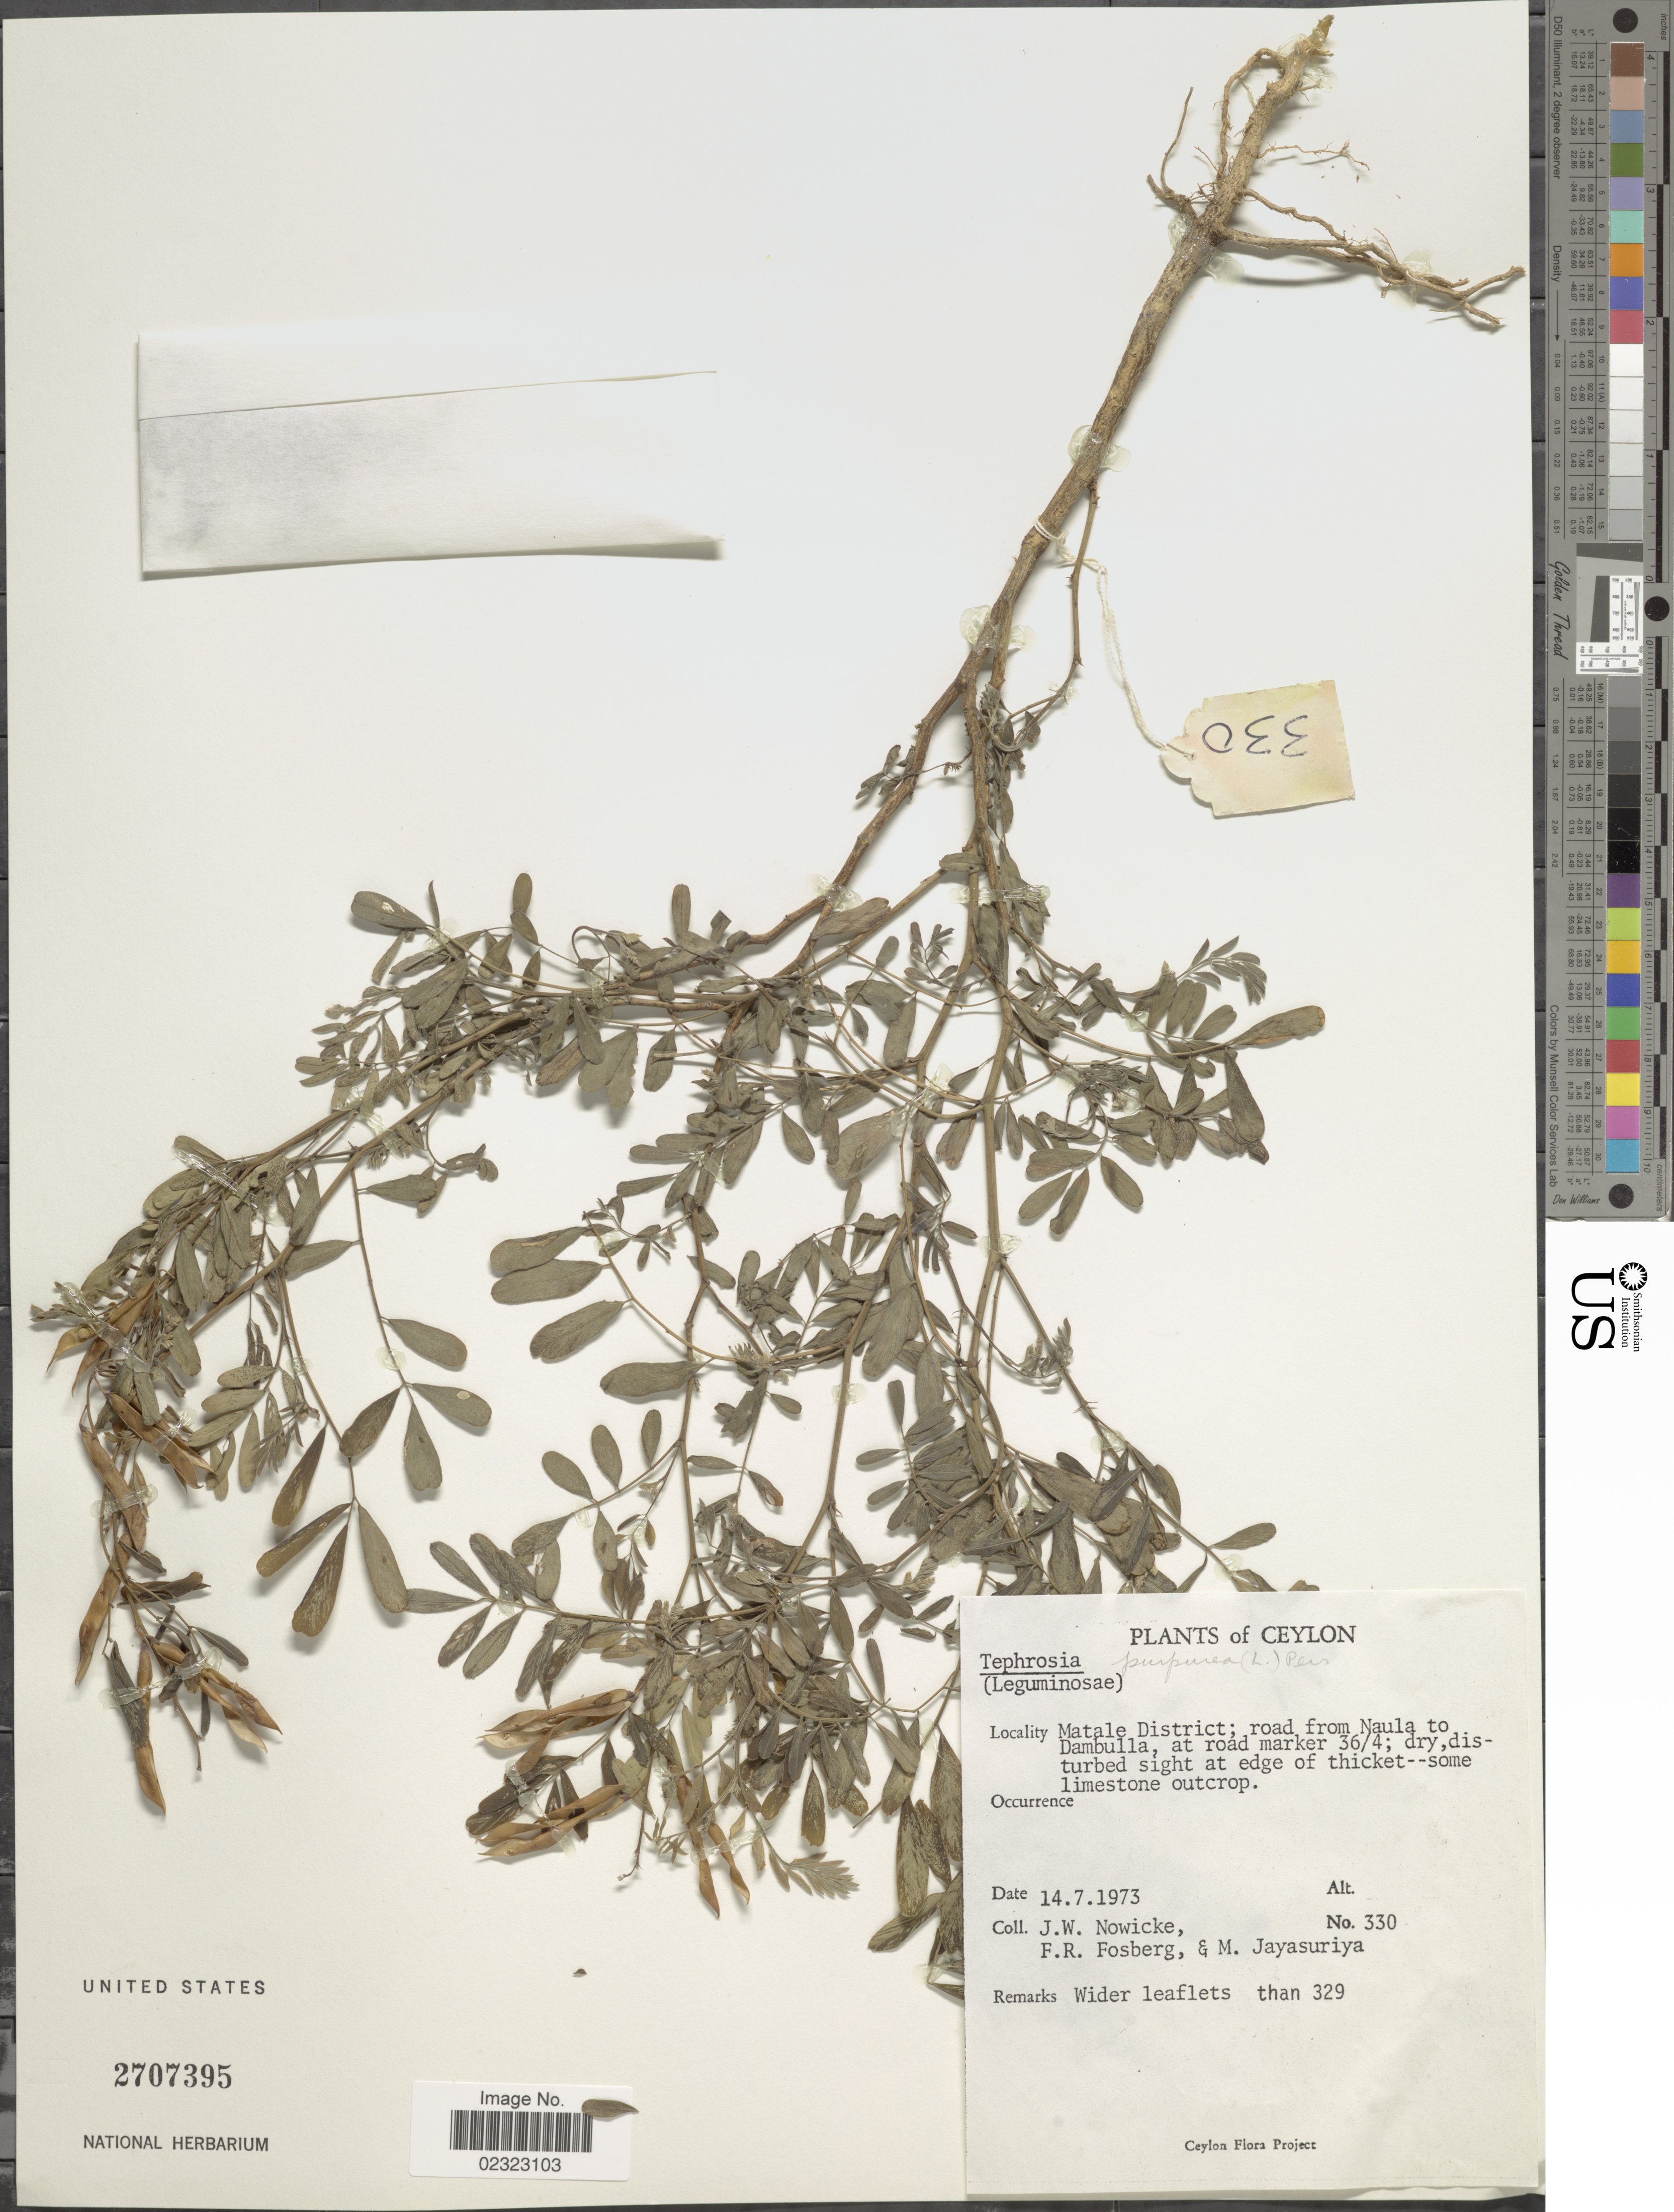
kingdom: Plantae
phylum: Tracheophyta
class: Magnoliopsida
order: Fabales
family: Fabaceae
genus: Tephrosia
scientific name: Tephrosia purpurea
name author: (L.) Pers.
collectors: J. W. Nowicke, F. R. Fosberg & M. Jayasuriya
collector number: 330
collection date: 1973-07-14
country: Sri Lanka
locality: Ceylon. Matale District; road from Naula to Dambulla at road marker 36/4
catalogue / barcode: US 2707395